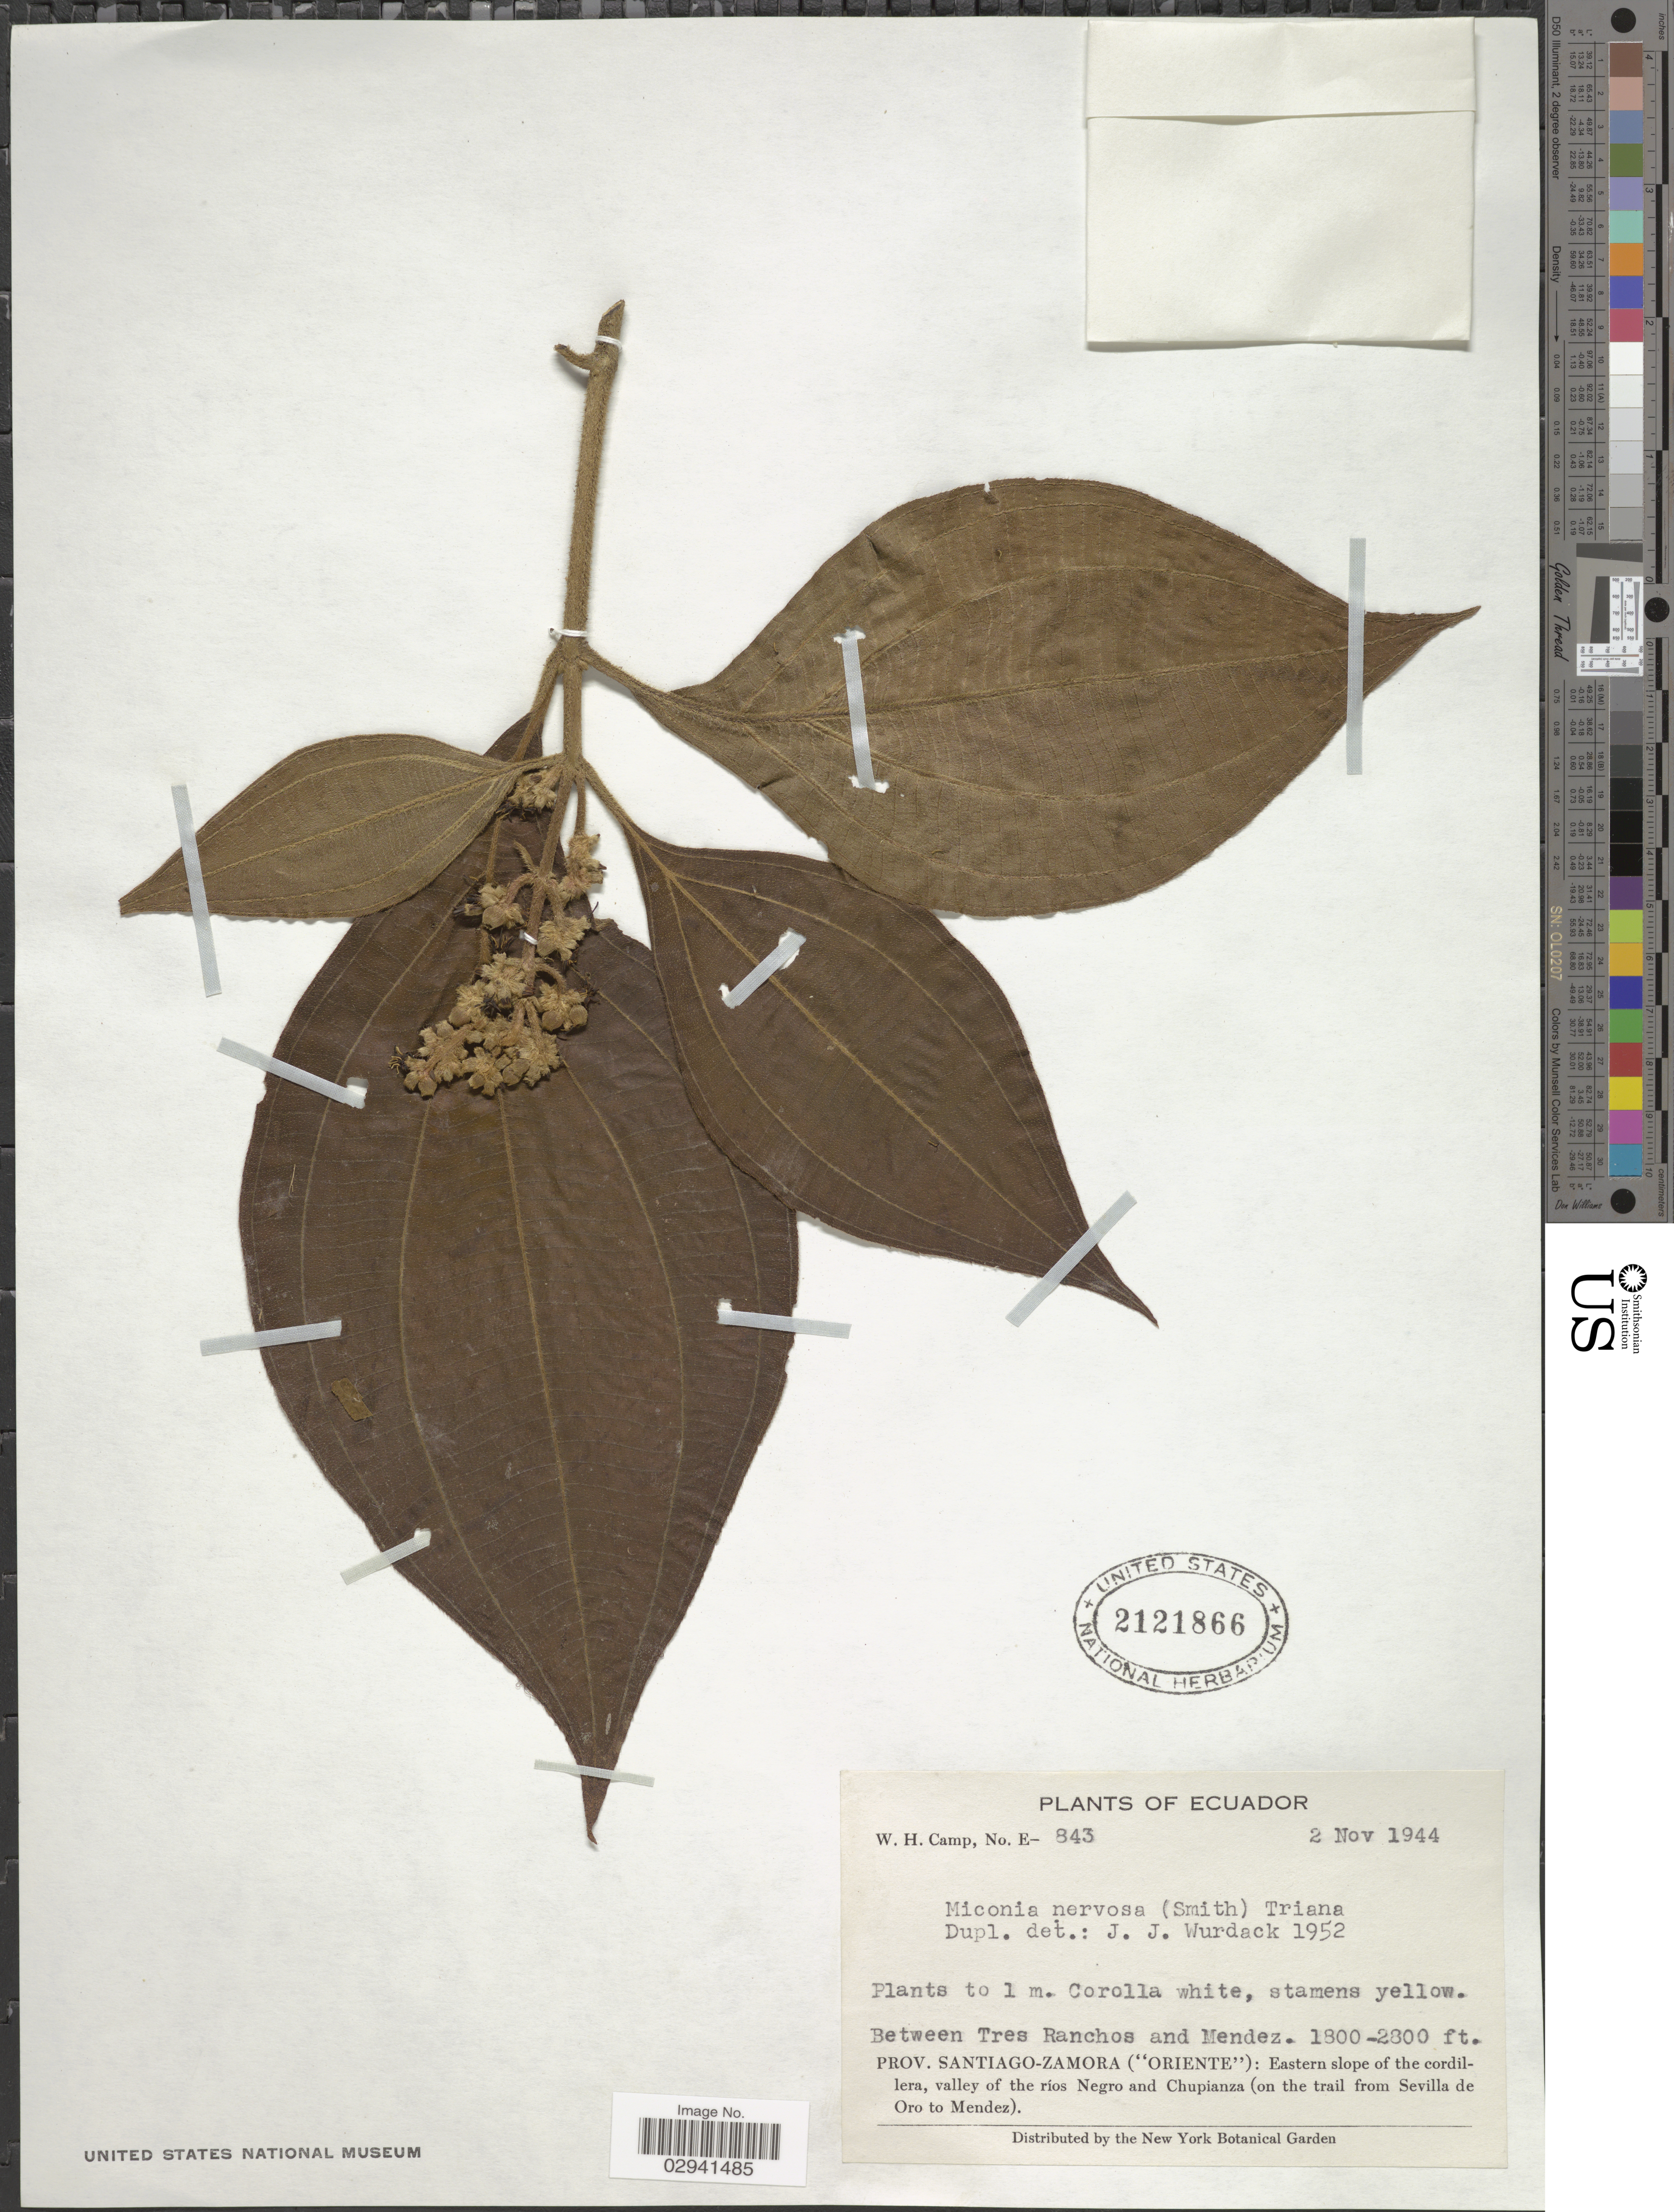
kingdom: Plantae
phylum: Tracheophyta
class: Magnoliopsida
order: Myrtales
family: Melastomataceae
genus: Miconia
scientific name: Miconia nervosa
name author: (Sm.) Triana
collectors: W. H. Camp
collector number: E-843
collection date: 1944-11-02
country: Ecuador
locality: Between Tres Ranchos and Mendez, Prov. Santiago-Zamora (Oriente) Eastern slope of the cordillera, valley of the ríos Negro and Chupianza (on the trail from Sevilla de Oro to Mendez).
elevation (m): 549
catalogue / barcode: US 2121866